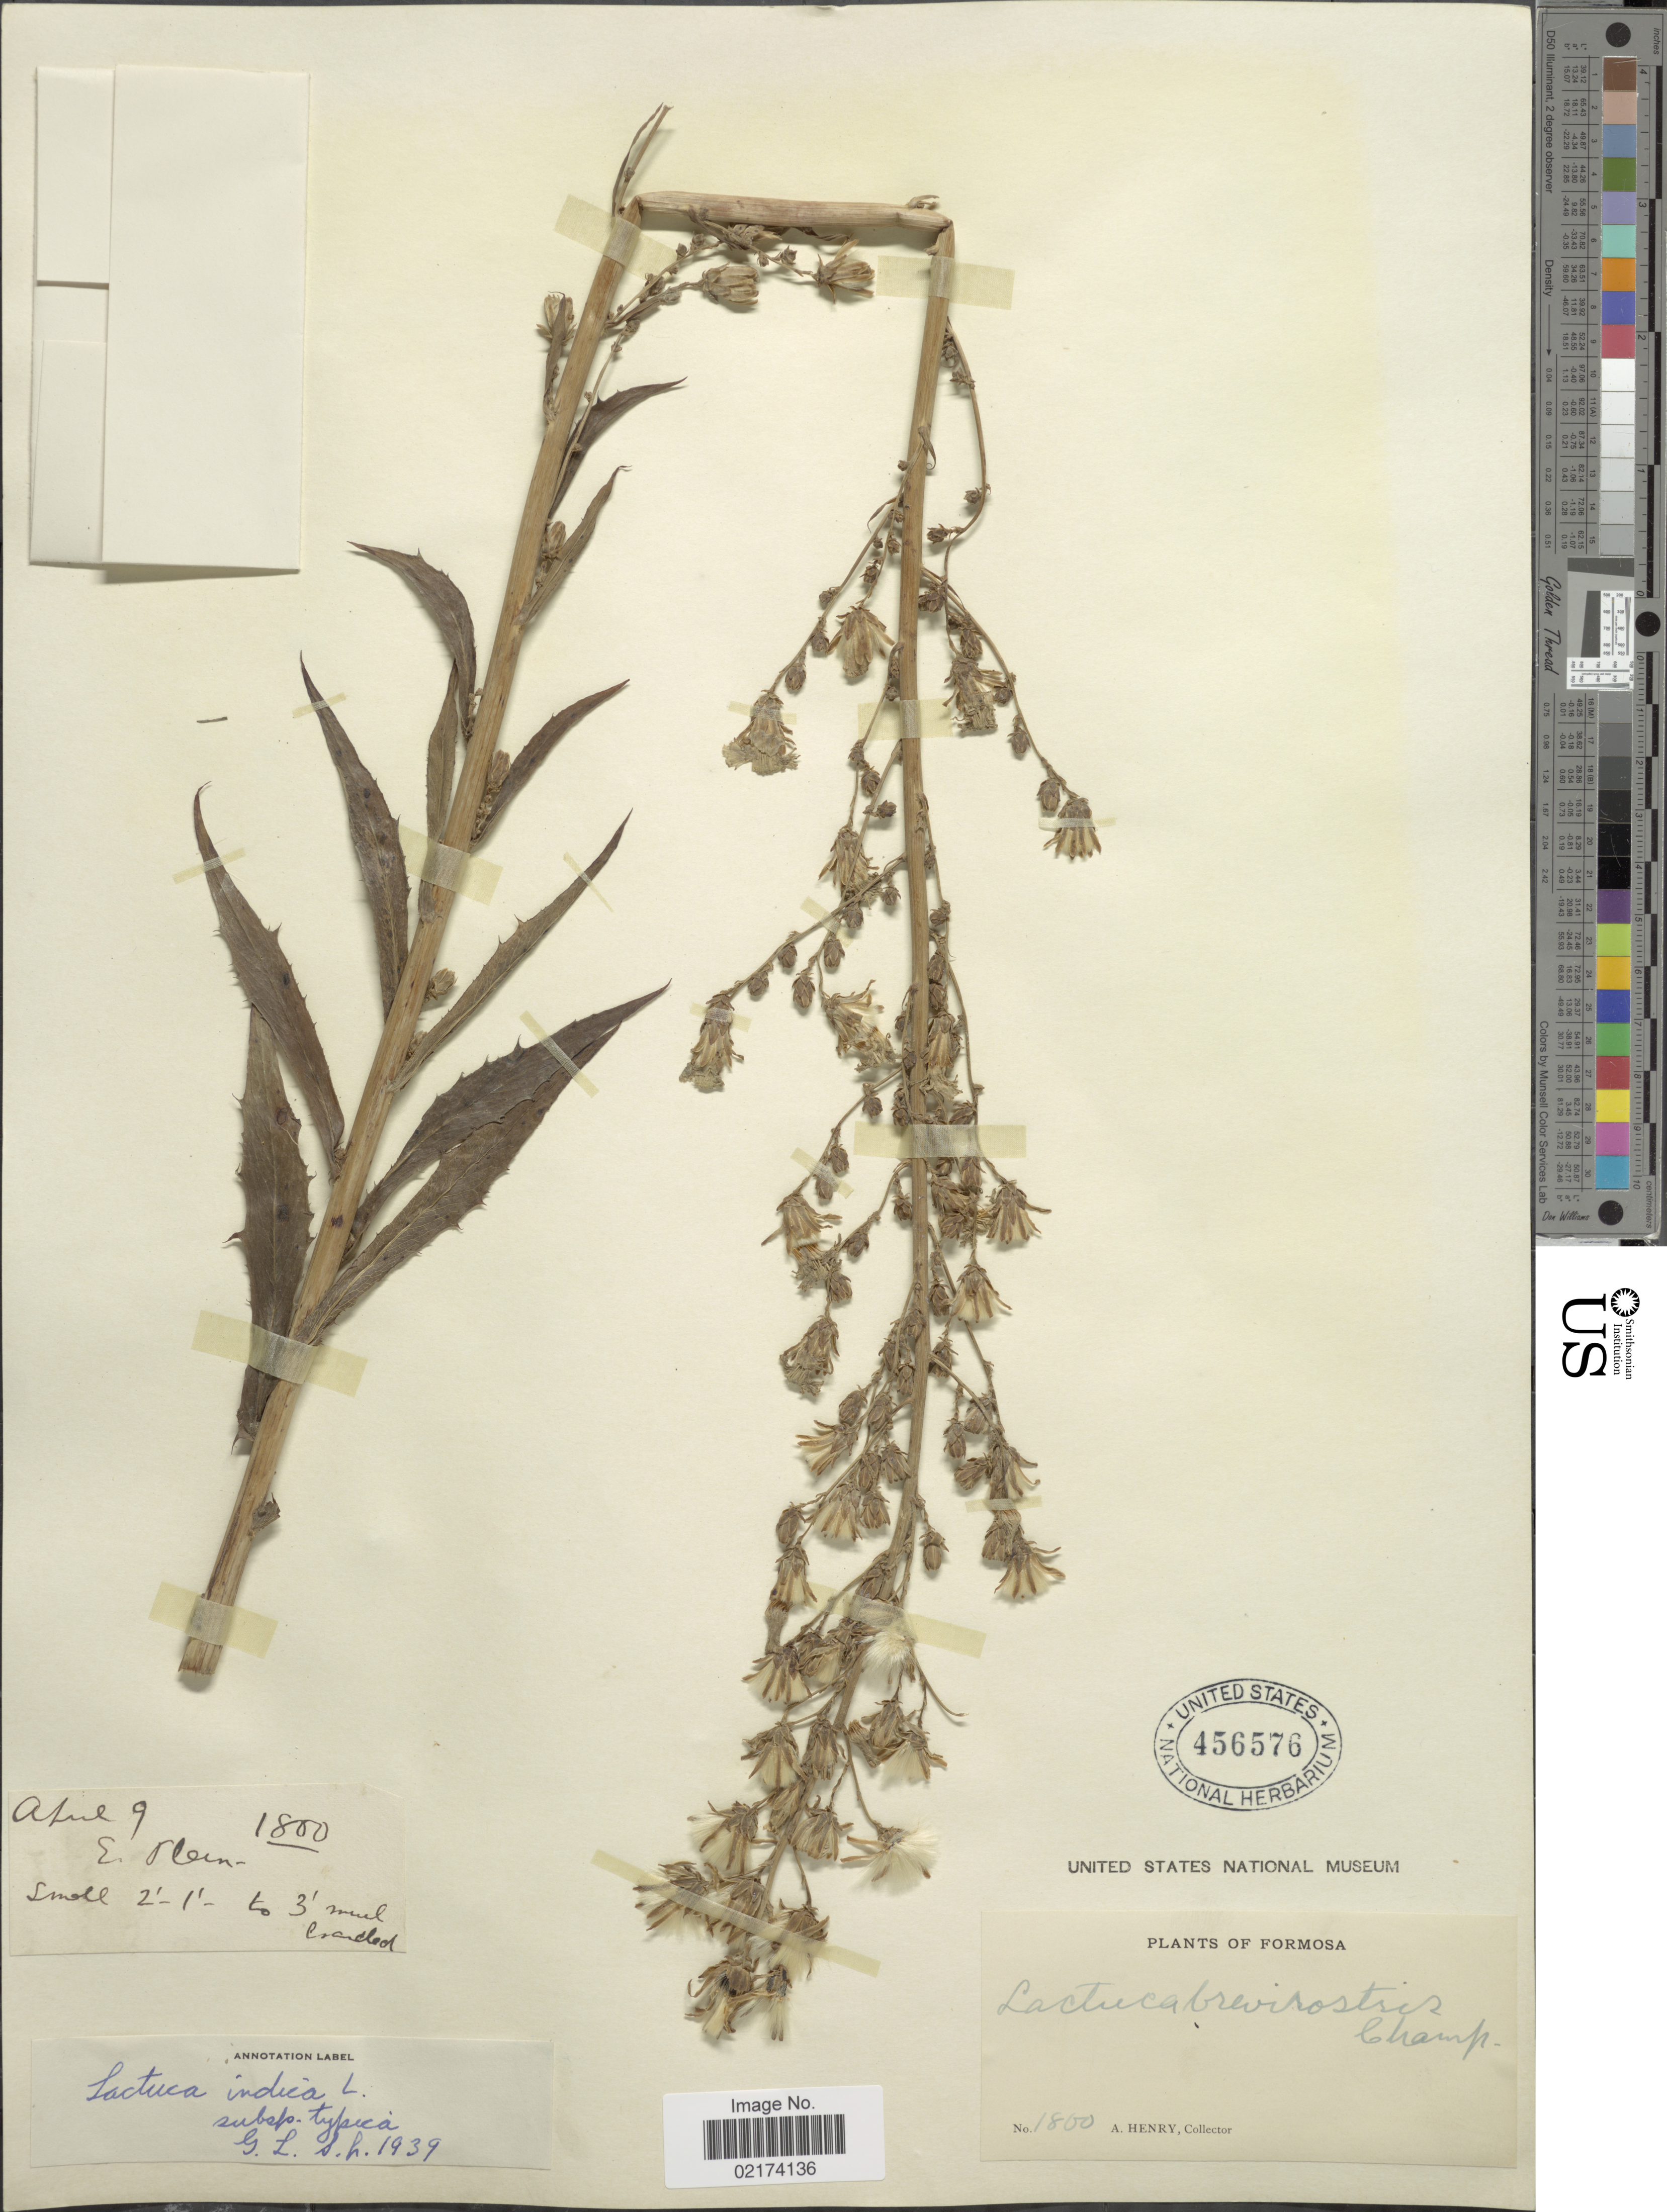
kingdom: Plantae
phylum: Tracheophyta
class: Magnoliopsida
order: Asterales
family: Asteraceae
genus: Lactuca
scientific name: Lactuca indica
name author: L.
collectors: A. Henry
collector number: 1800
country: Taiwan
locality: Formosa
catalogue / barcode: US 456576